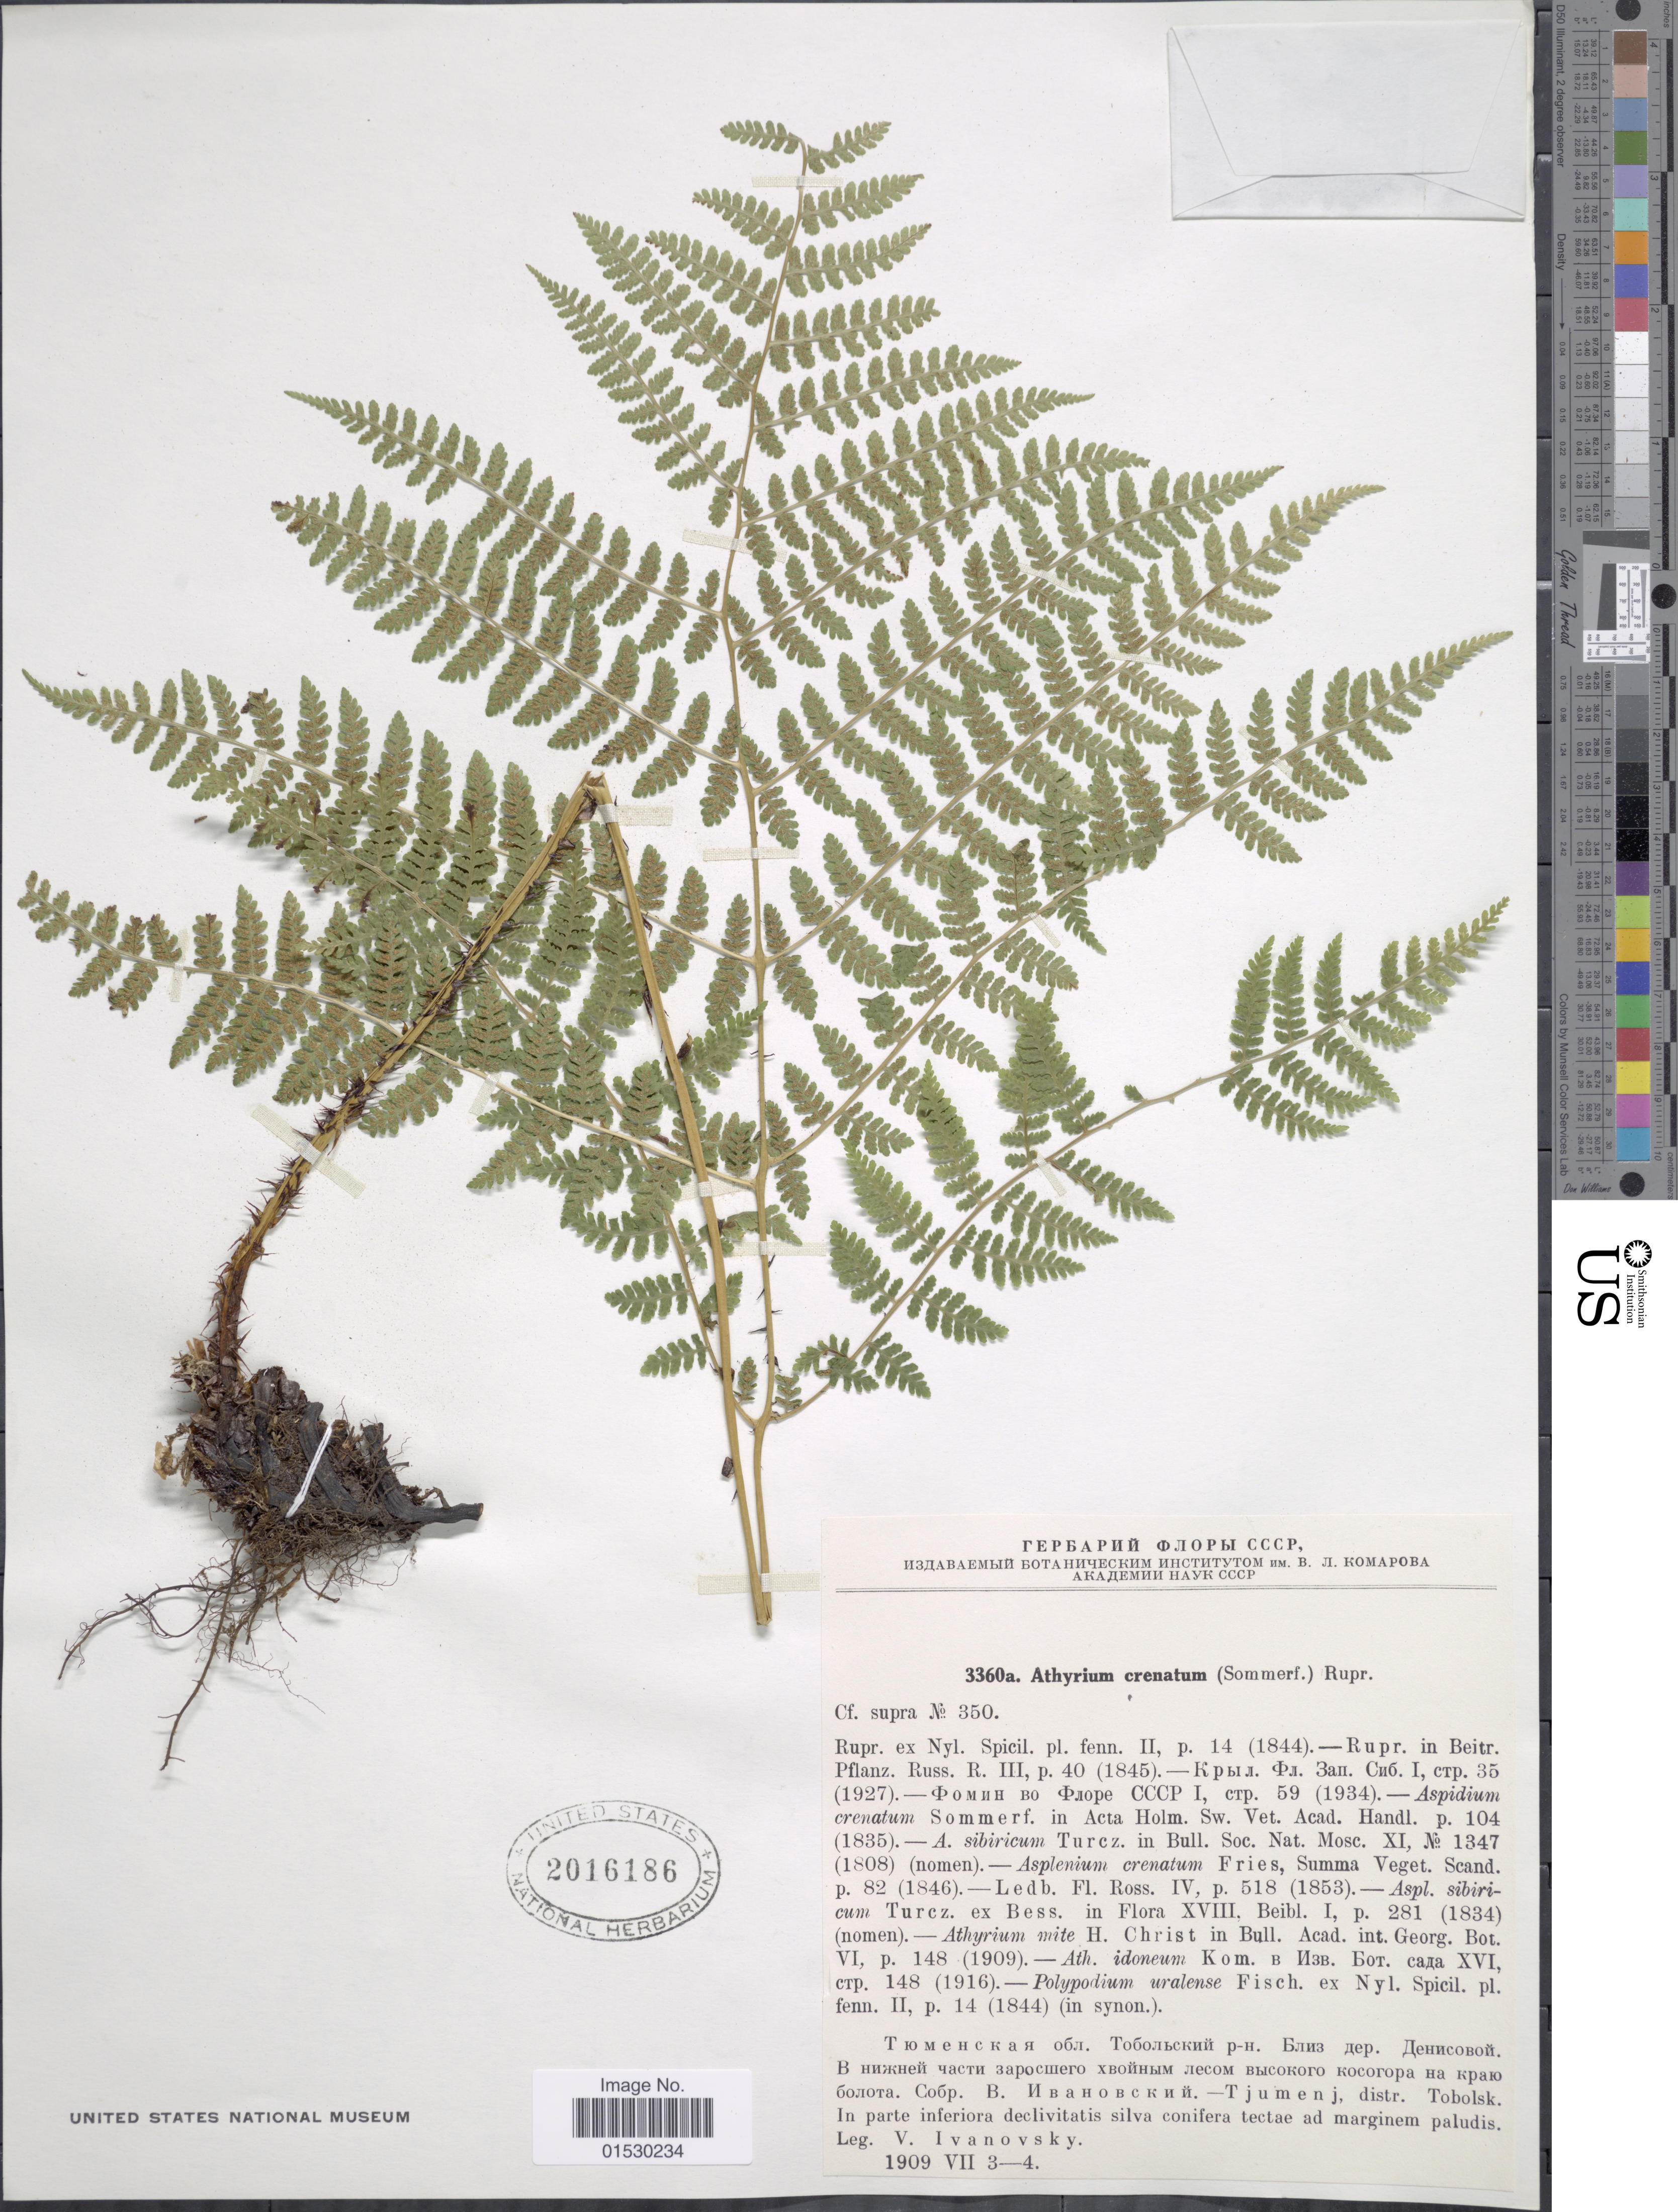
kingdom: Plantae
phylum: Tracheophyta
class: Polypodiopsida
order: Polypodiales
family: Athyriaceae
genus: Athyrium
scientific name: Athyrium distentifolilum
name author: Tausch ex Opiz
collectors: V. Ivanovski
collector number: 350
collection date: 1909-07-03/1909-07-04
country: Russian Federation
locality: Tjumenj, distr. Tobolsk, In parte inferiora declivitatis silva conifera tectae ad marginem paludis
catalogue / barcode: US 2016186